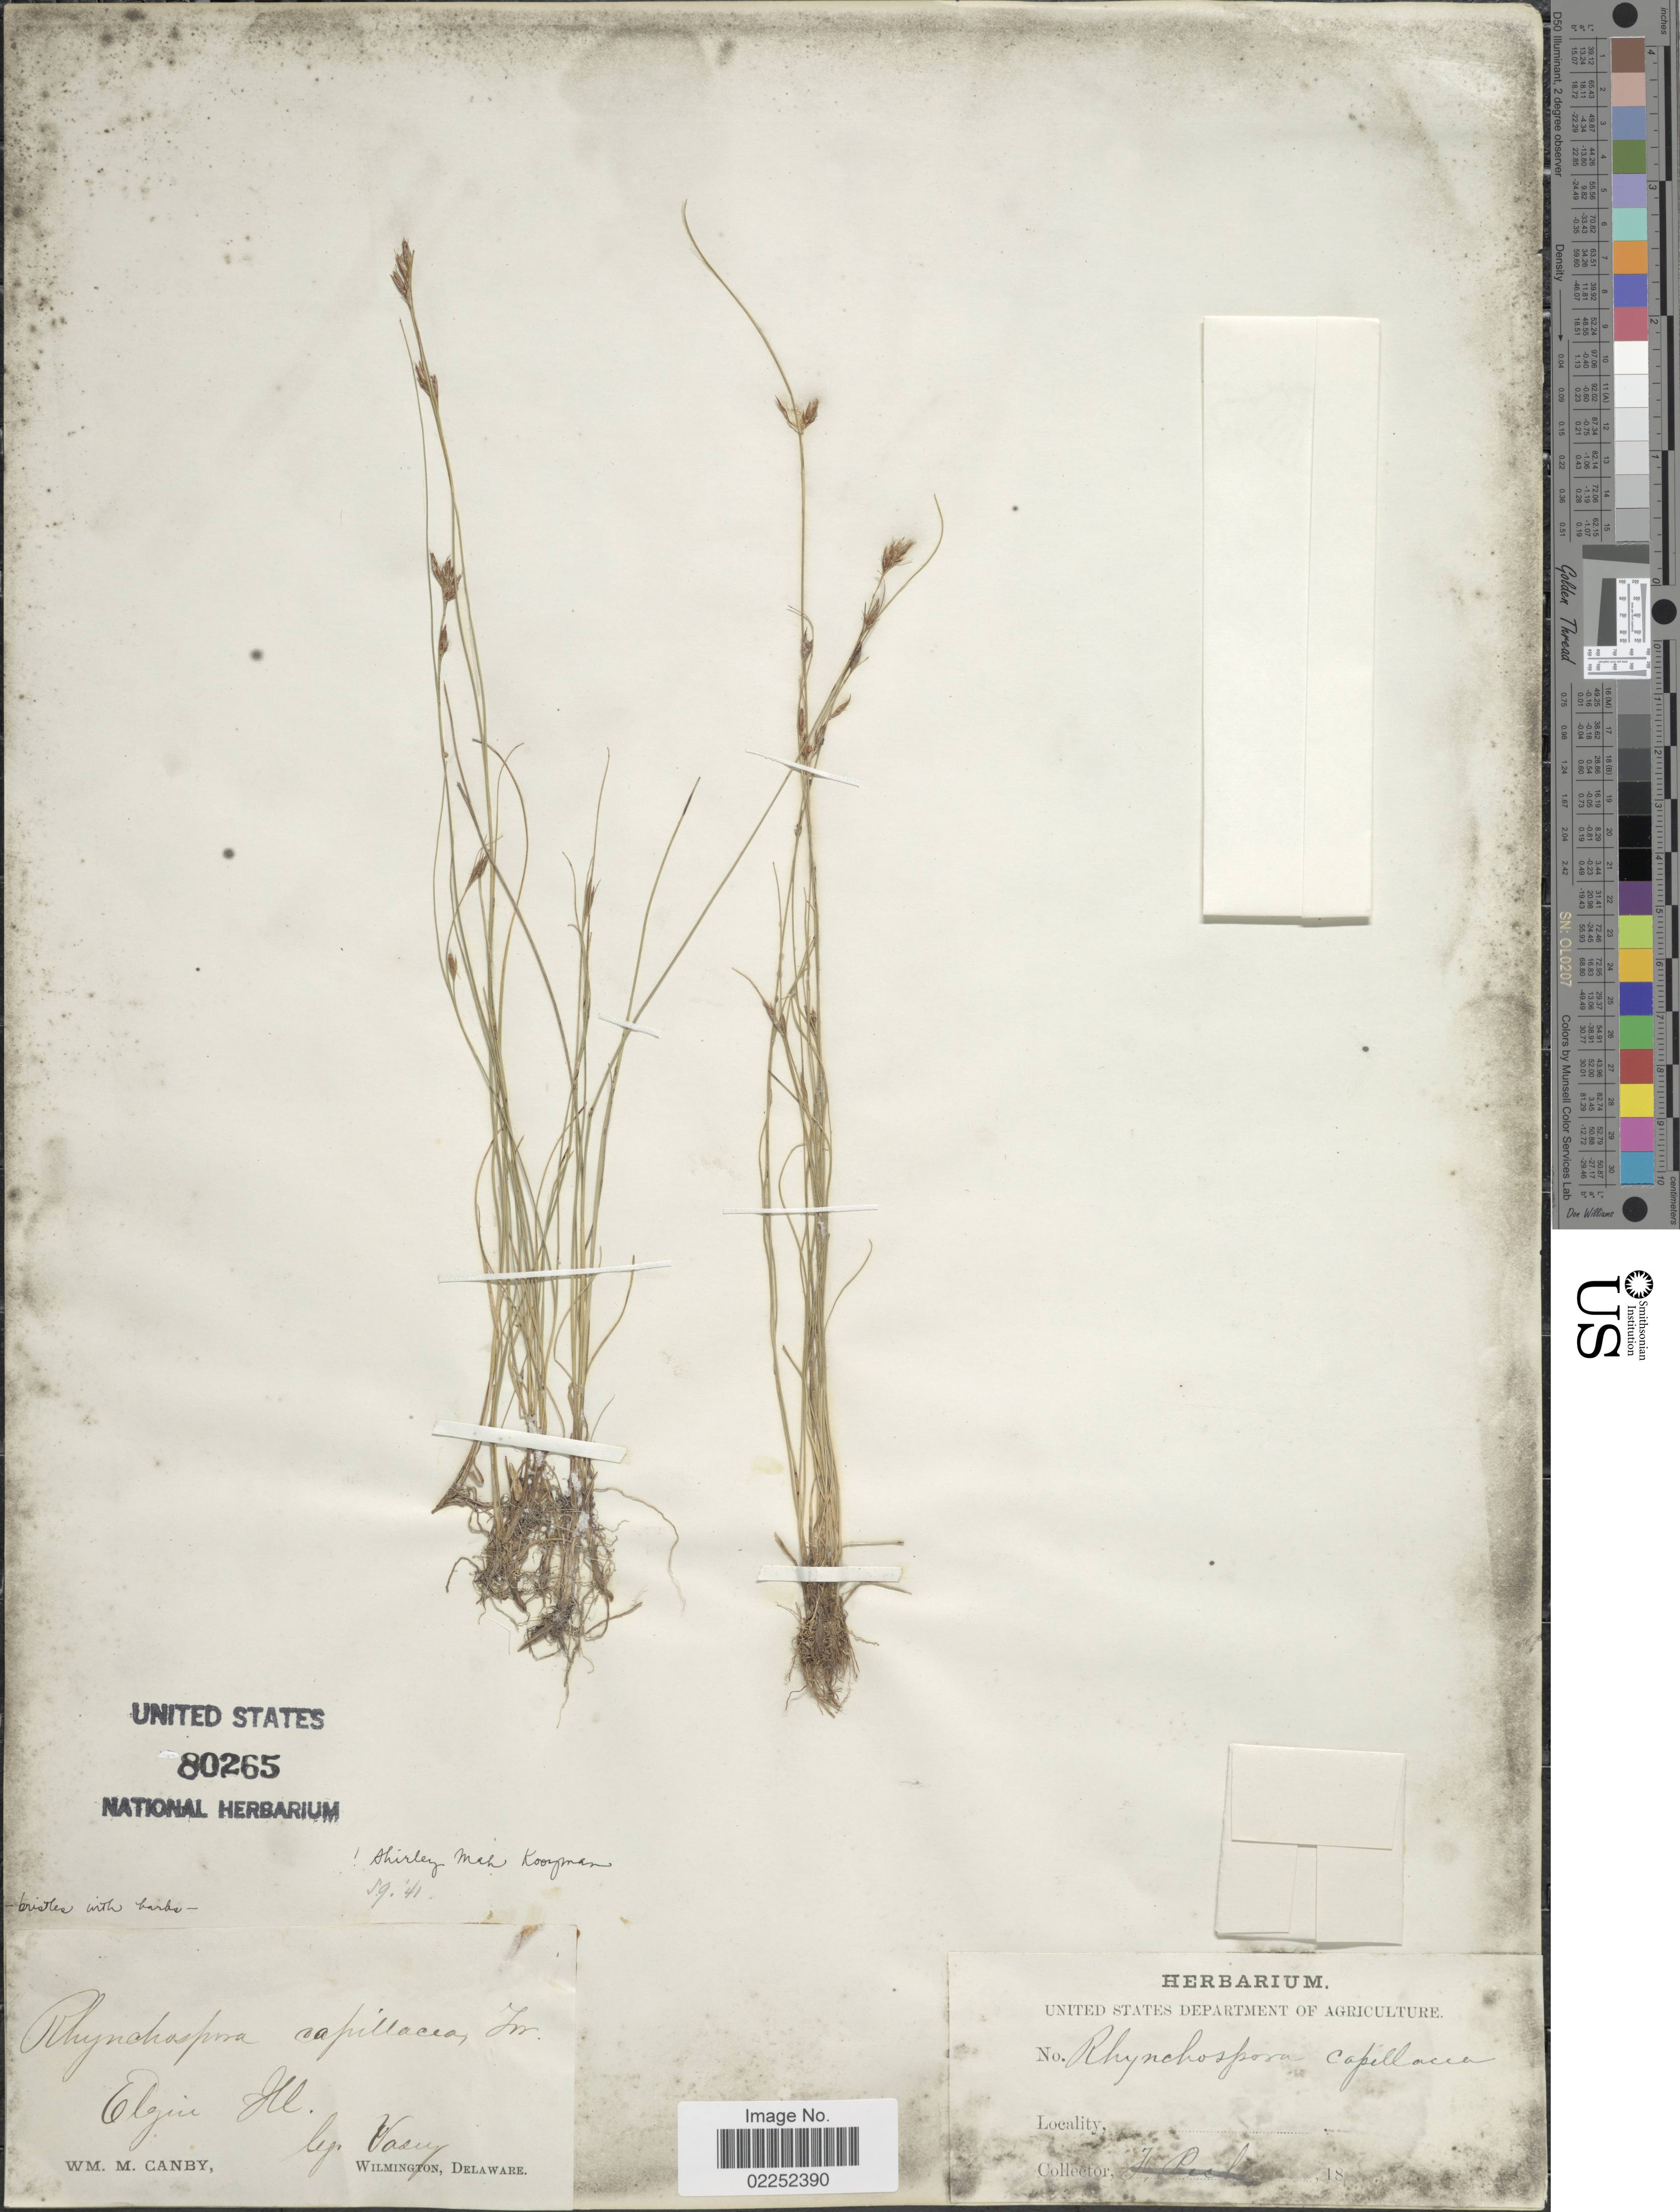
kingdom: Plantae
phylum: Tracheophyta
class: Liliopsida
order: Poales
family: Cyperaceae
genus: Rhynchospora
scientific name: Rhynchospora capillacea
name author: Torr.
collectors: Vasey, --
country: United States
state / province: Illinois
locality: Elgin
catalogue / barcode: US 80265